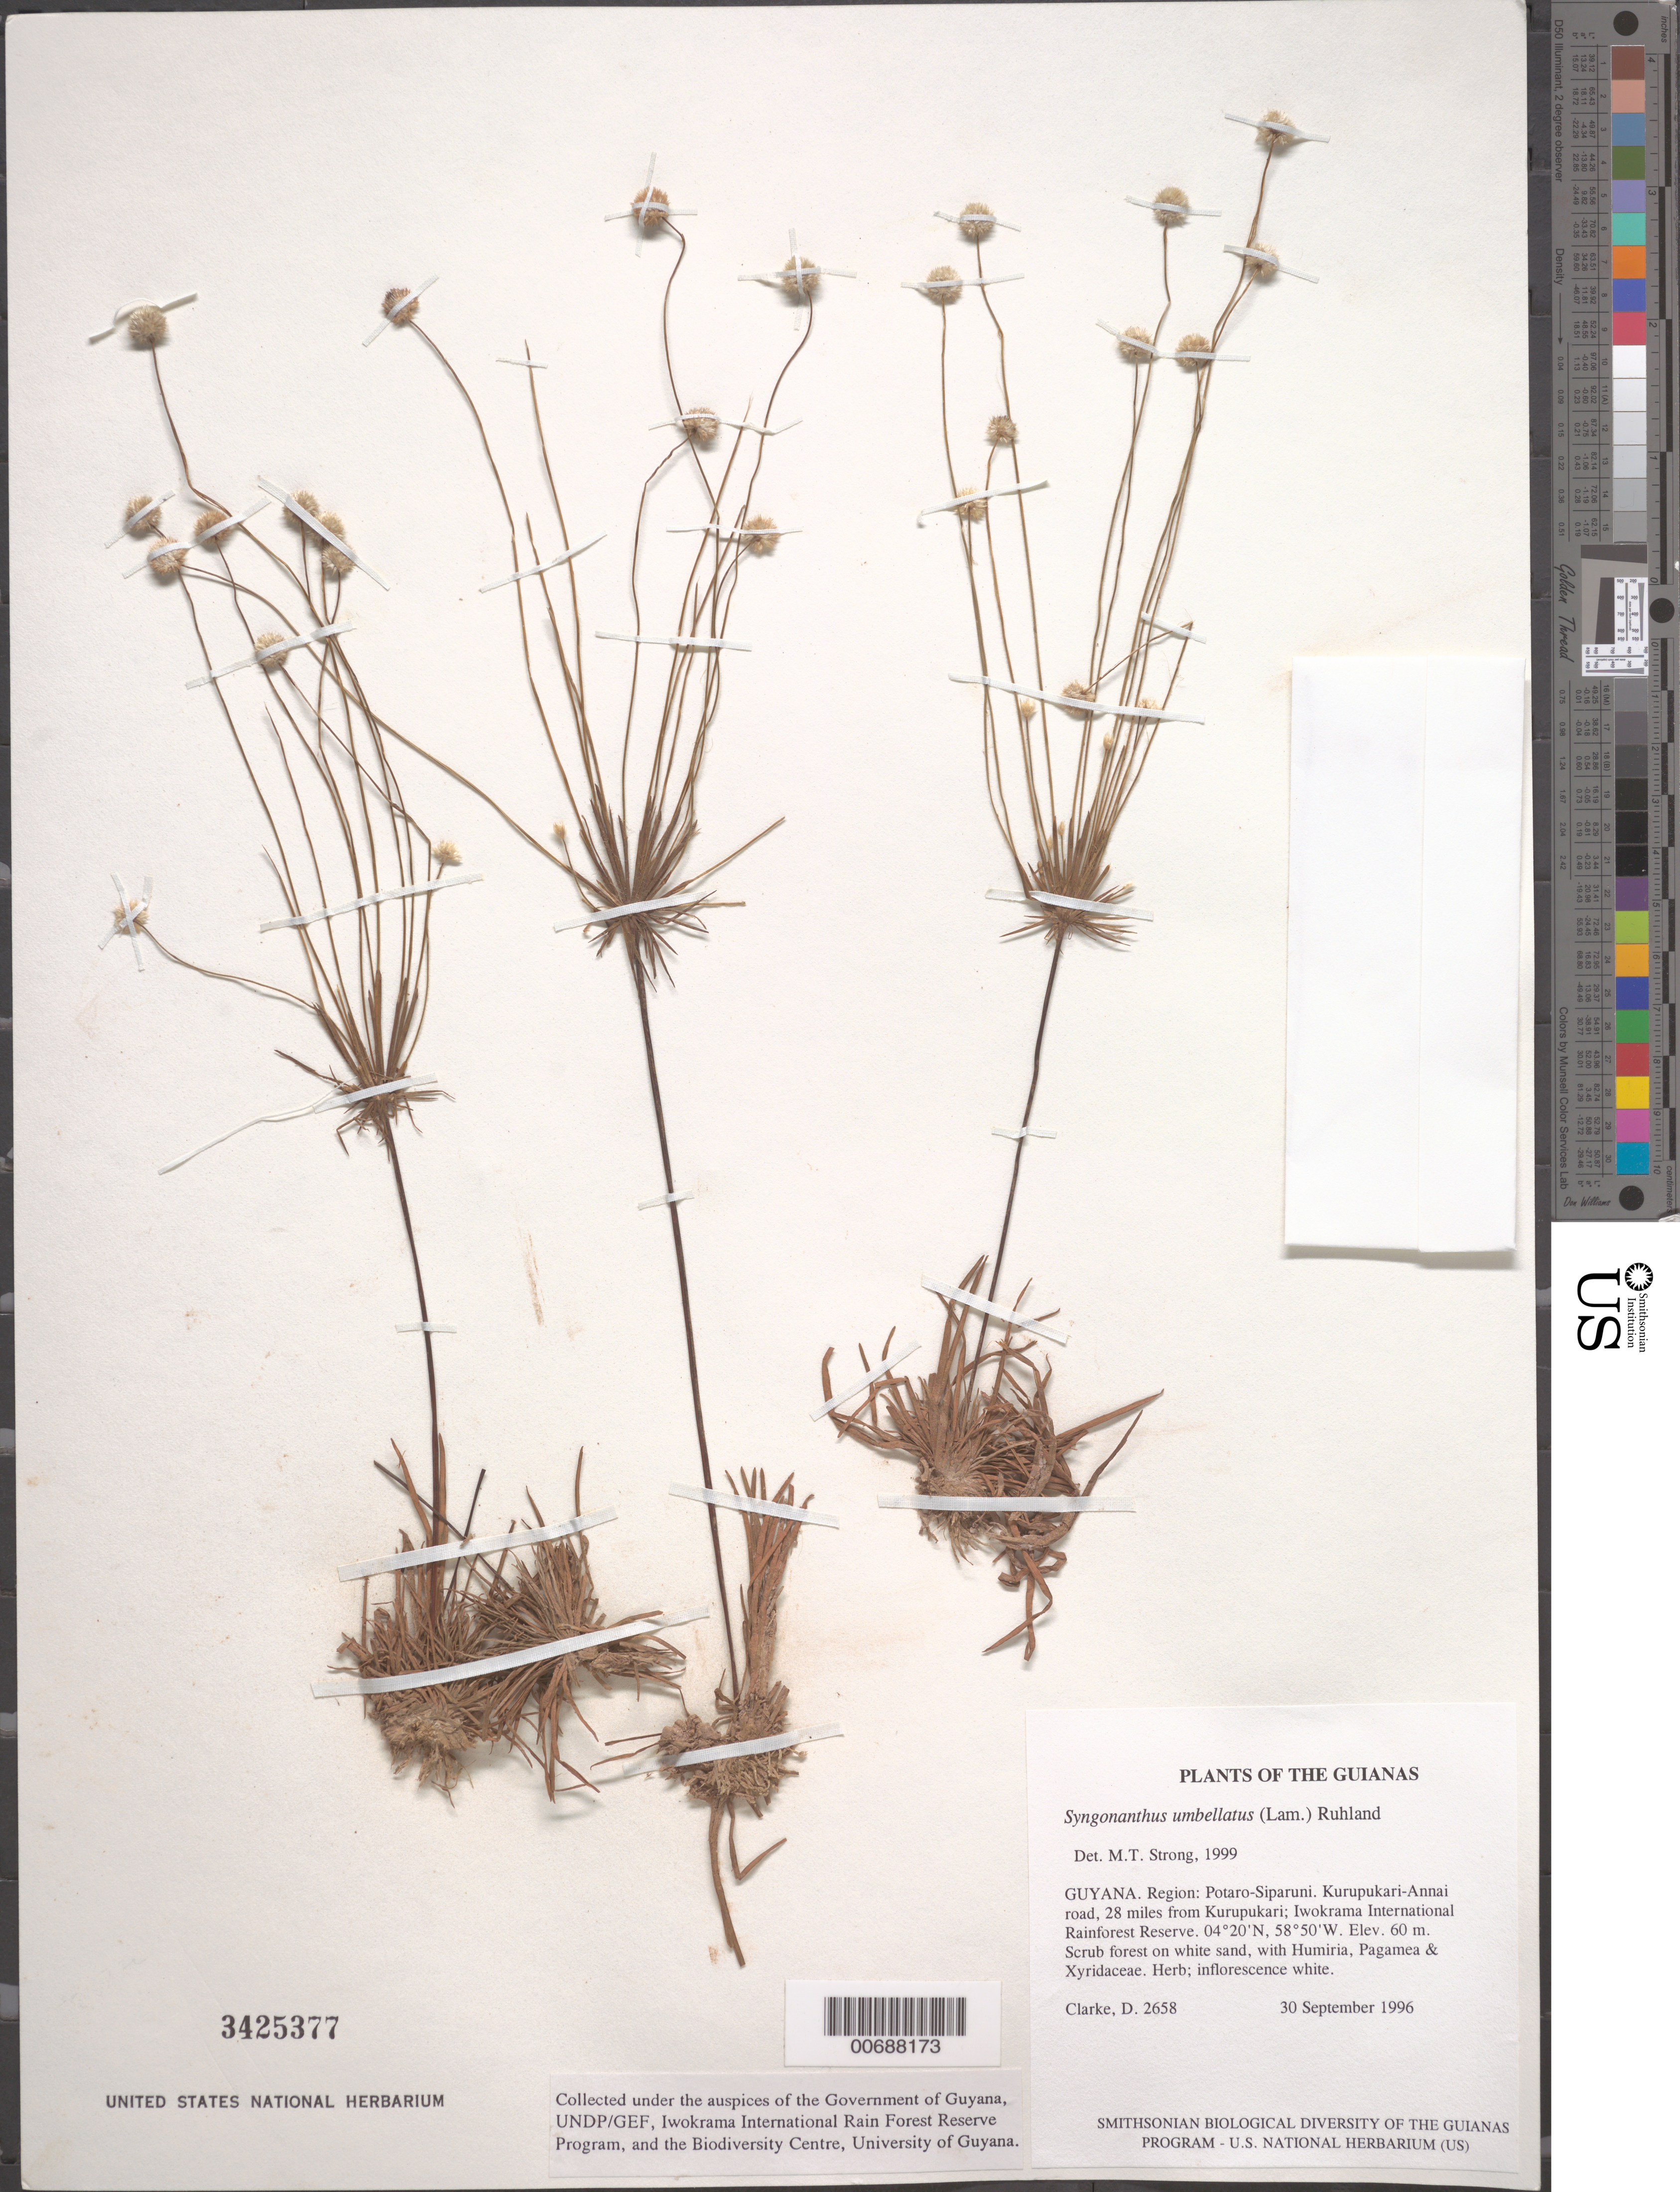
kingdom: Plantae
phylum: Tracheophyta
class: Liliopsida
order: Poales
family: Eriocaulaceae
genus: Syngonanthus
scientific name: Syngonanthus umbellatus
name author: (Lam.) Ruhland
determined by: Strong, M. T., (US), Smithsonian Institution - National Museum of Natural History (UNITED STATES)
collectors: H. D. Clarke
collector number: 2658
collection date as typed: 30 September 1996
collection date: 1996-09-30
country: Guyana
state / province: Potaro-Siparuni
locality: Kurupukari-Annai road, 28 miles from Kurupukari; Iwokrama International Rainforest Reserve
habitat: Scrub forest on white sand, with Humiria, Pagamea & Xyridaceae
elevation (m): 60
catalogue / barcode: US 3425377